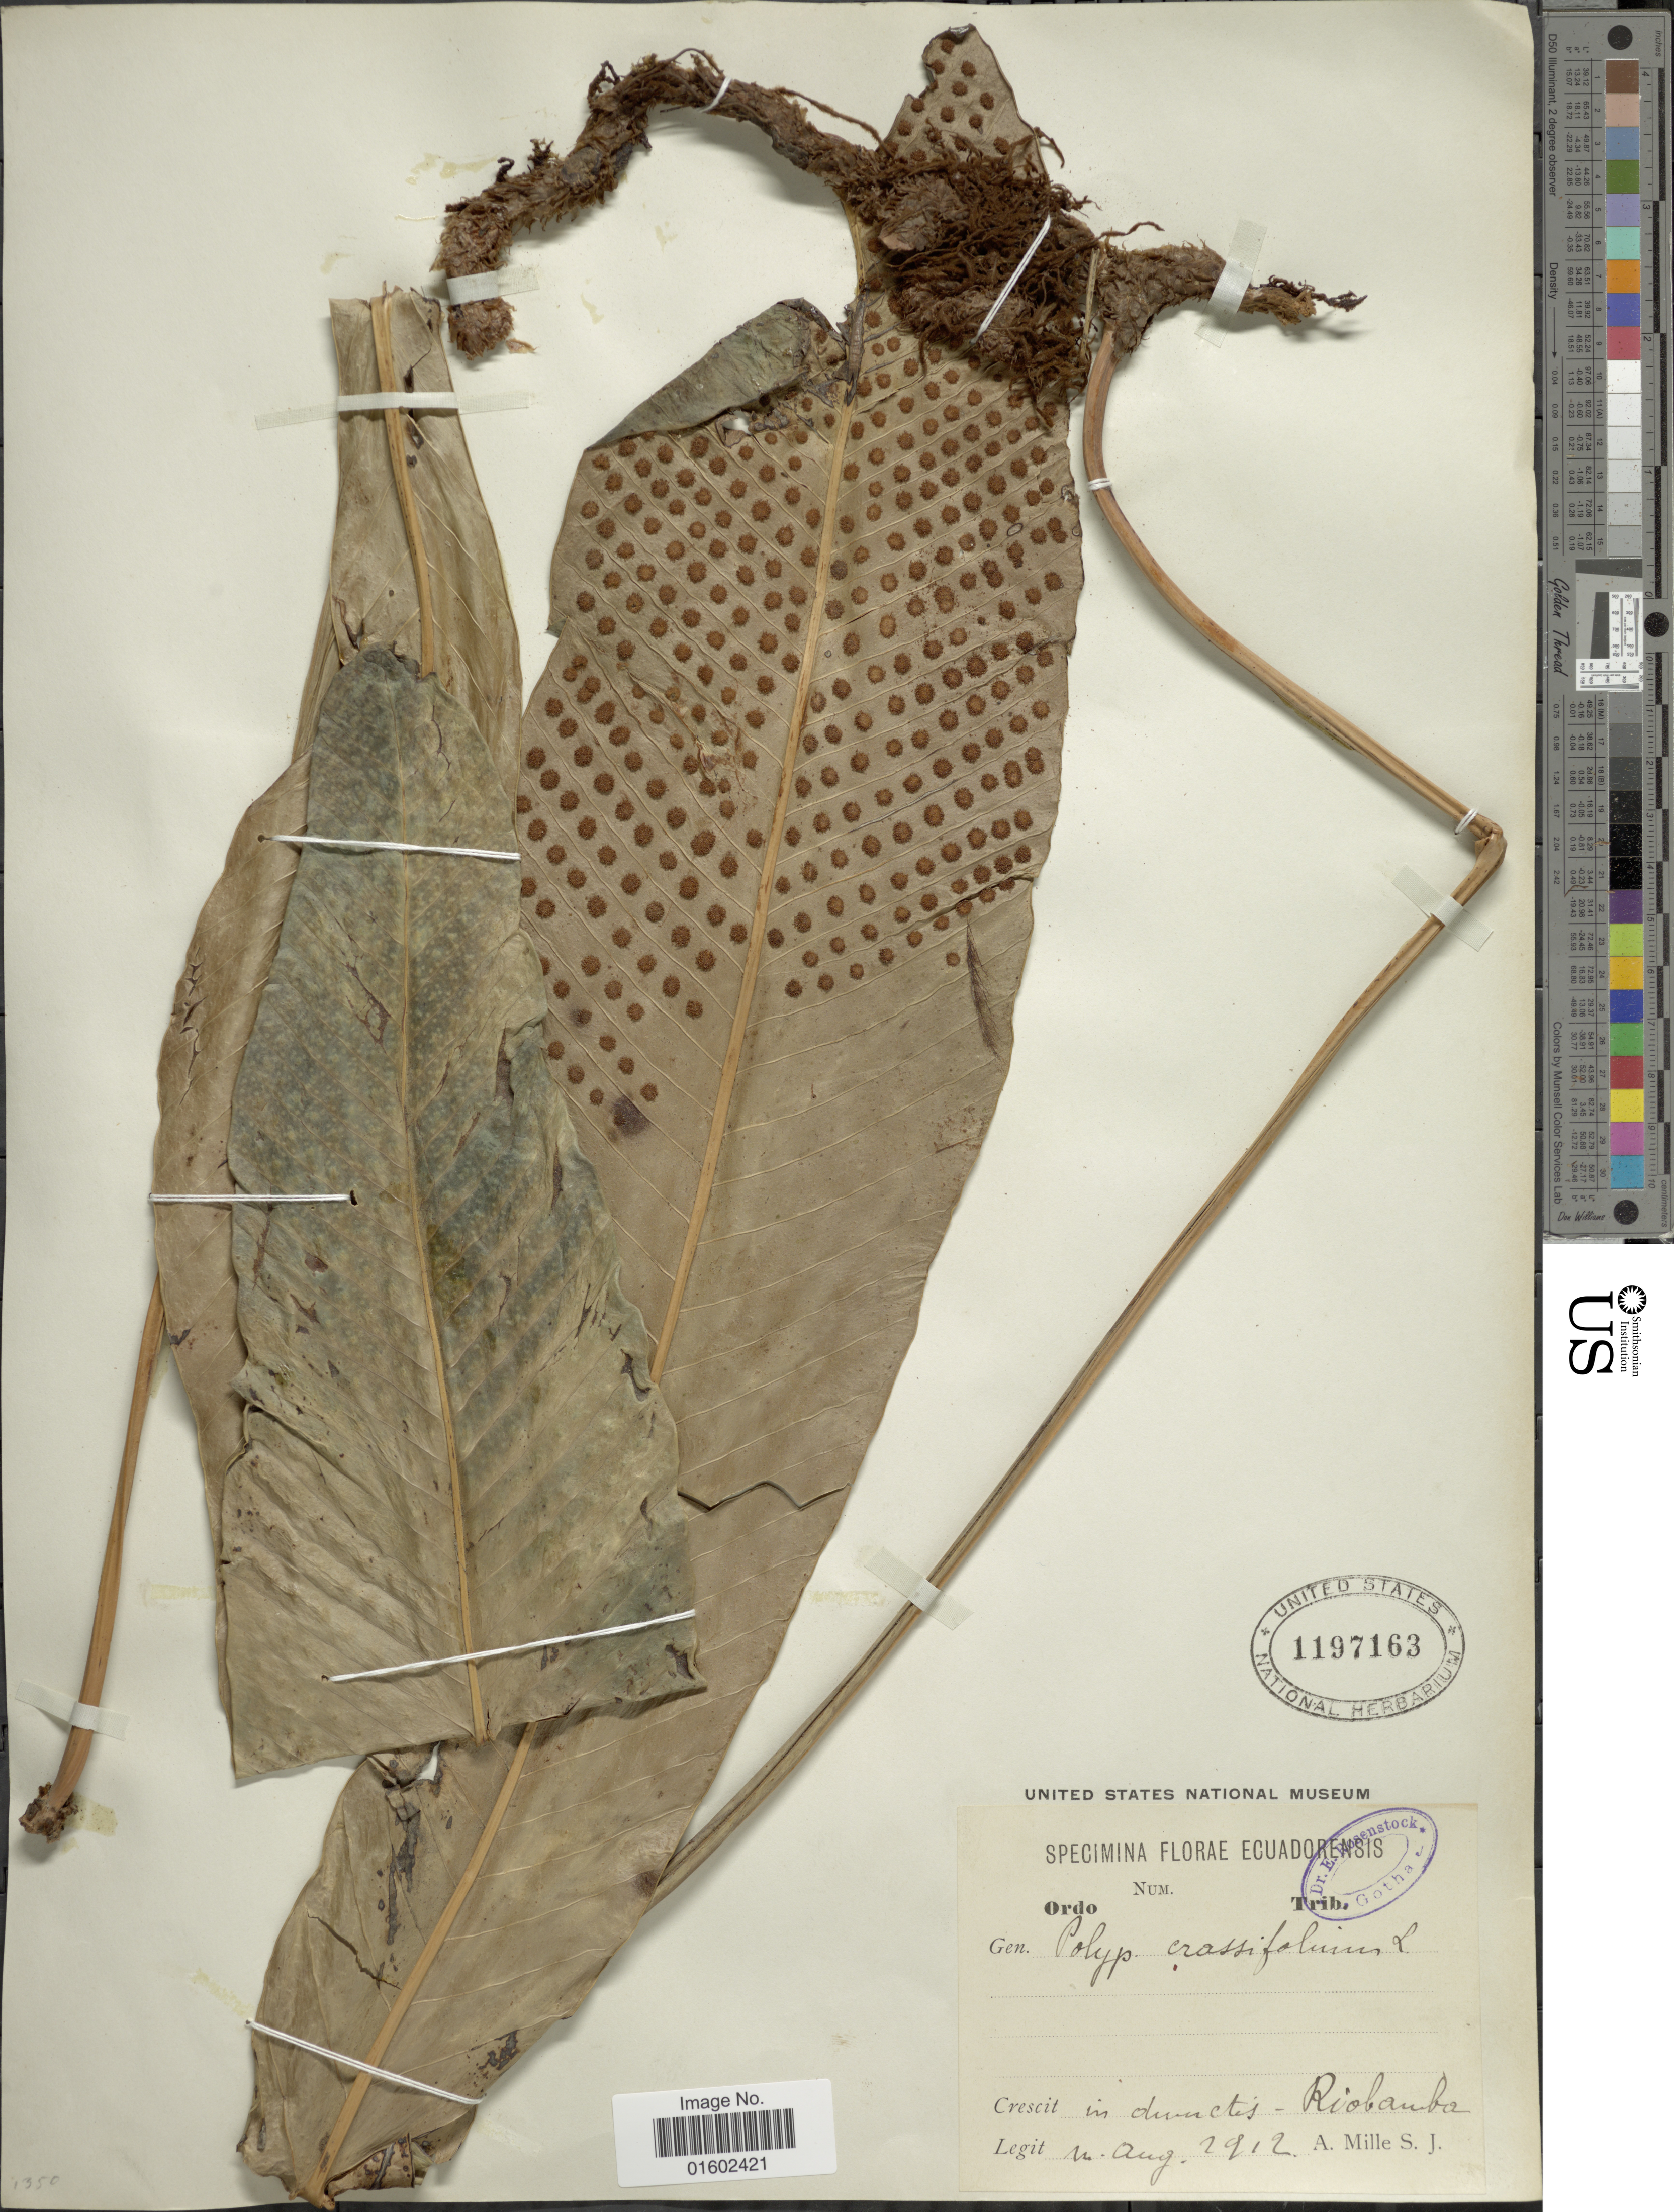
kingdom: Plantae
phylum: Tracheophyta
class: Polypodiopsida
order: Polypodiales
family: Polypodiaceae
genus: Niphidium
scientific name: Niphidium crassifolium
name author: (L.) Lellinger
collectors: A. Mille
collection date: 1912-08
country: Ecuador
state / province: Chimborazo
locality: Riobamba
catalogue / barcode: US 1197163